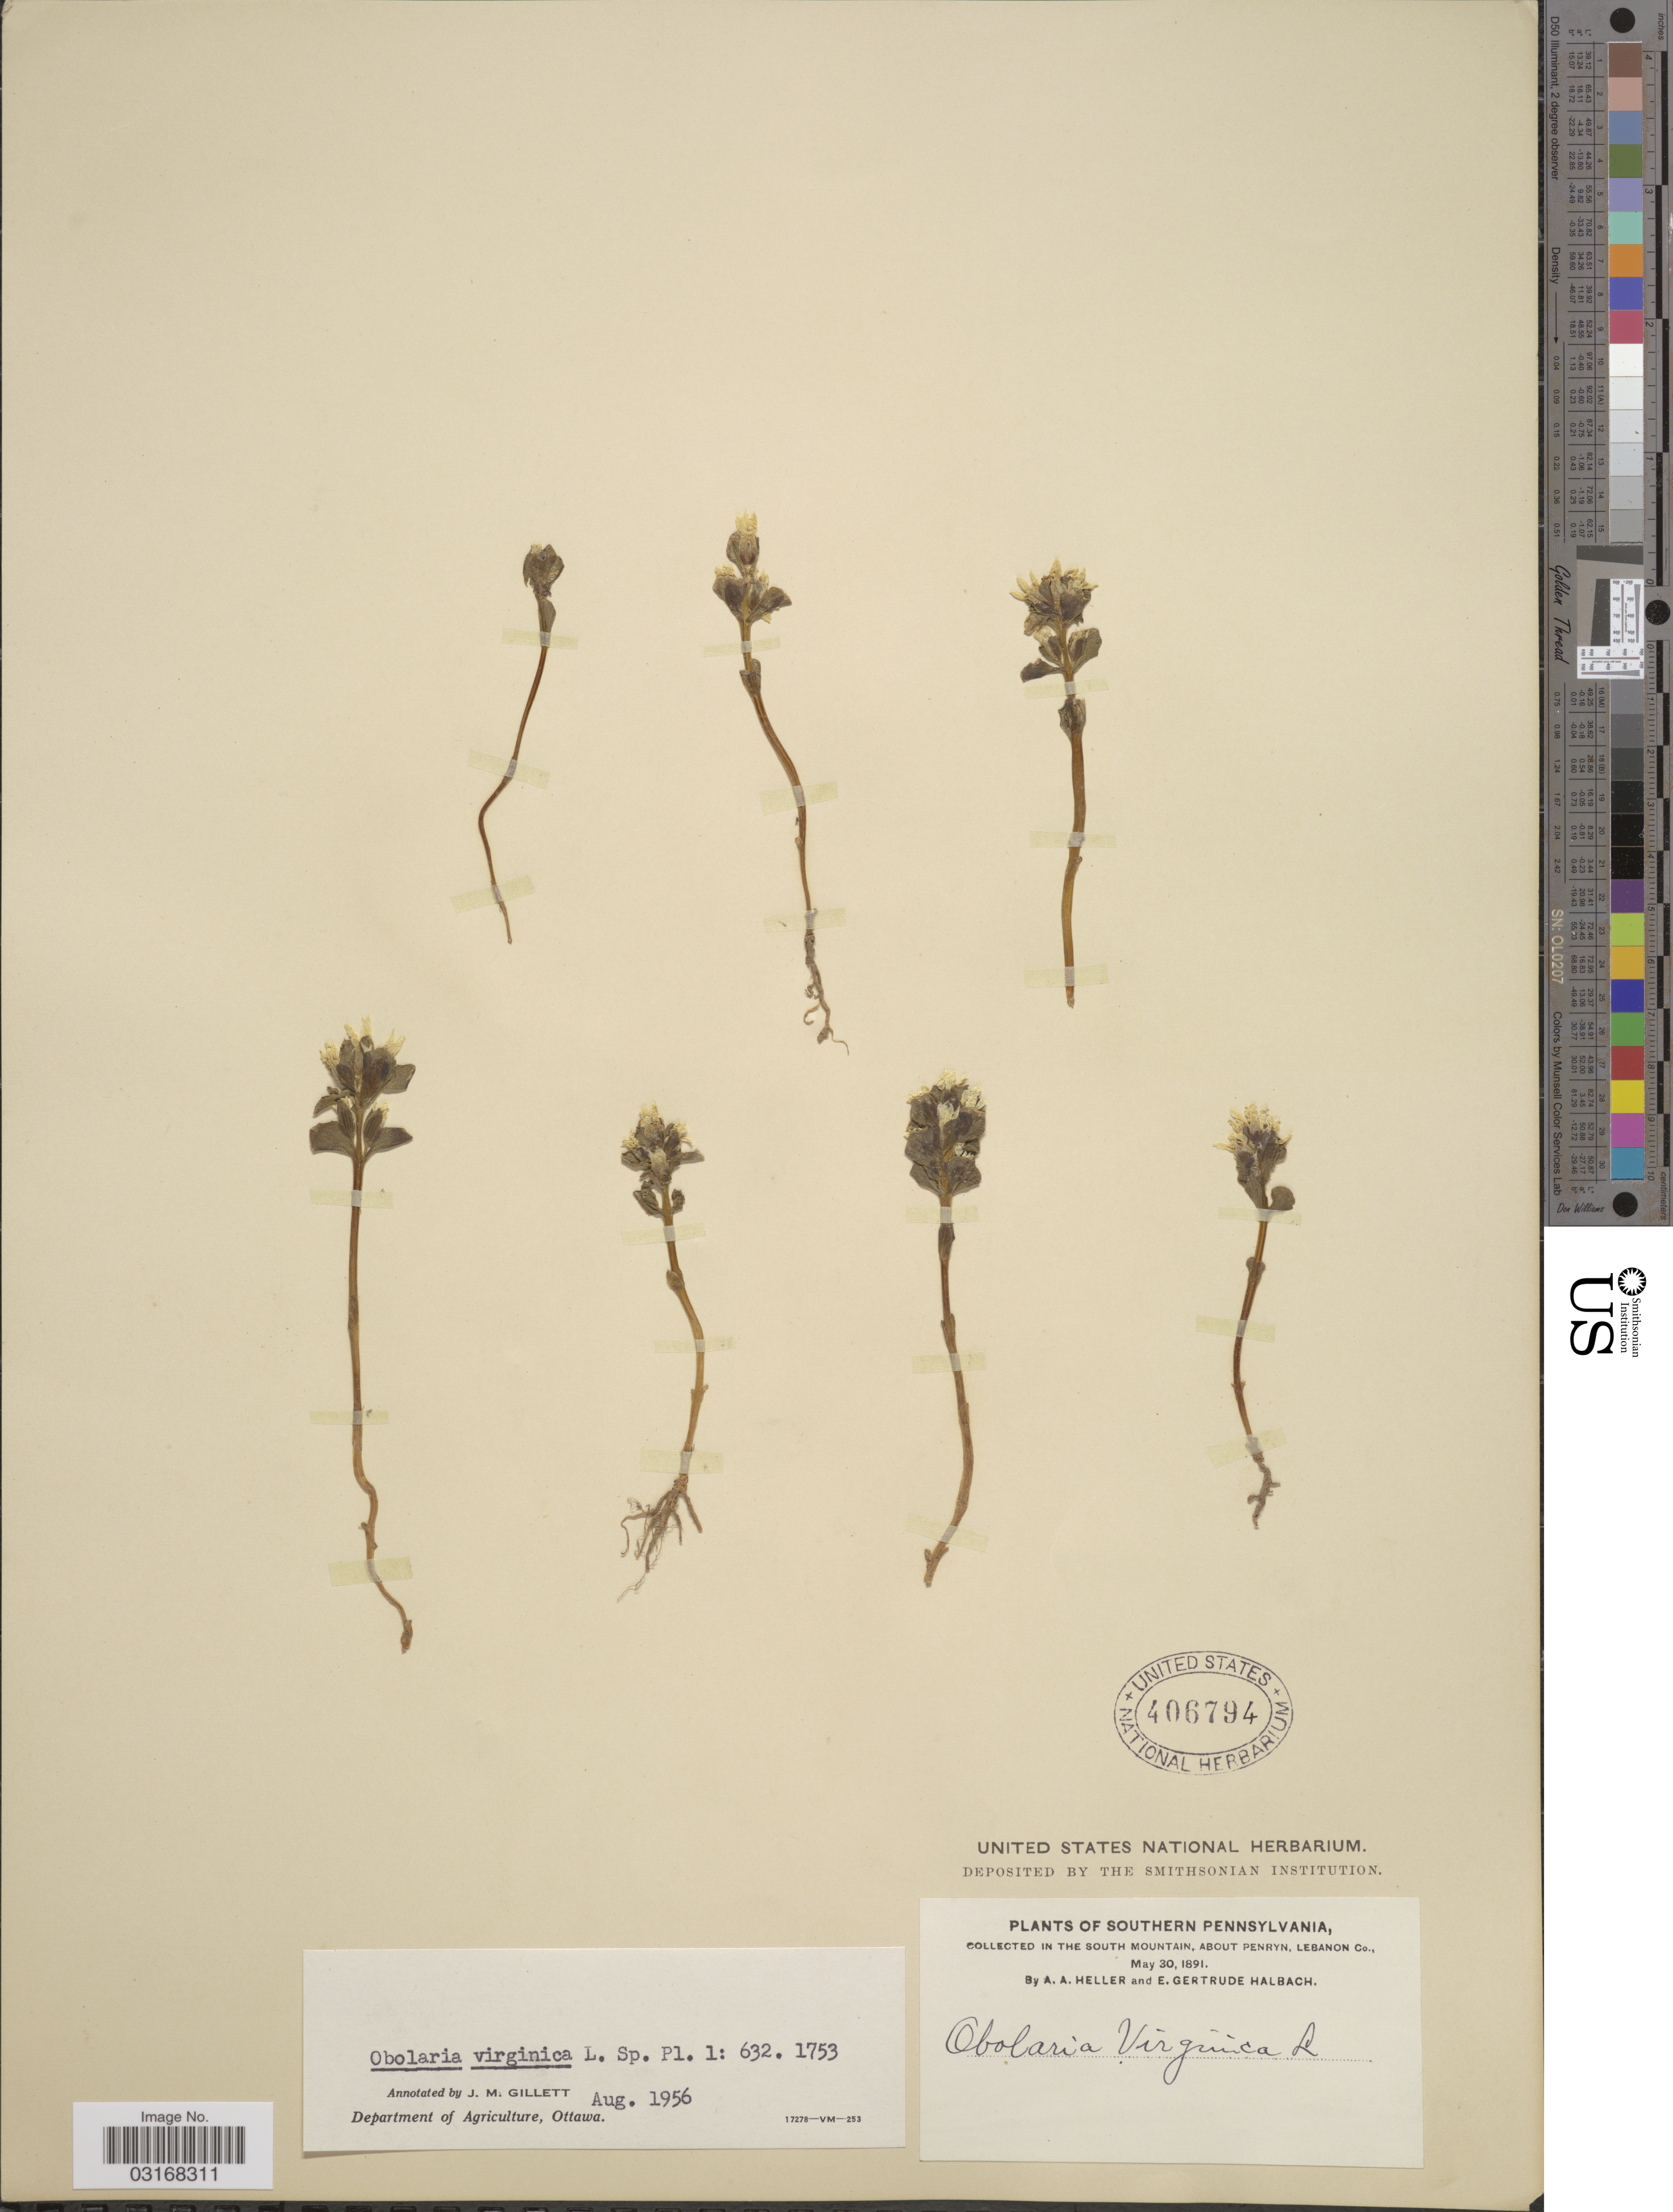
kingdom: Plantae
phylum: Tracheophyta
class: Magnoliopsida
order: Gentianales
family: Gentianaceae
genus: Obolaria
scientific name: Obolaria virginica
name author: L.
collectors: A. A. Heller & E. G. Halbach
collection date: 1891-05-30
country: United States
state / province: Pennsylvania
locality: Southern Pennsylvania. In the south Mountain, about Penryn, Lebanon Co.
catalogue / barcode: US 406794